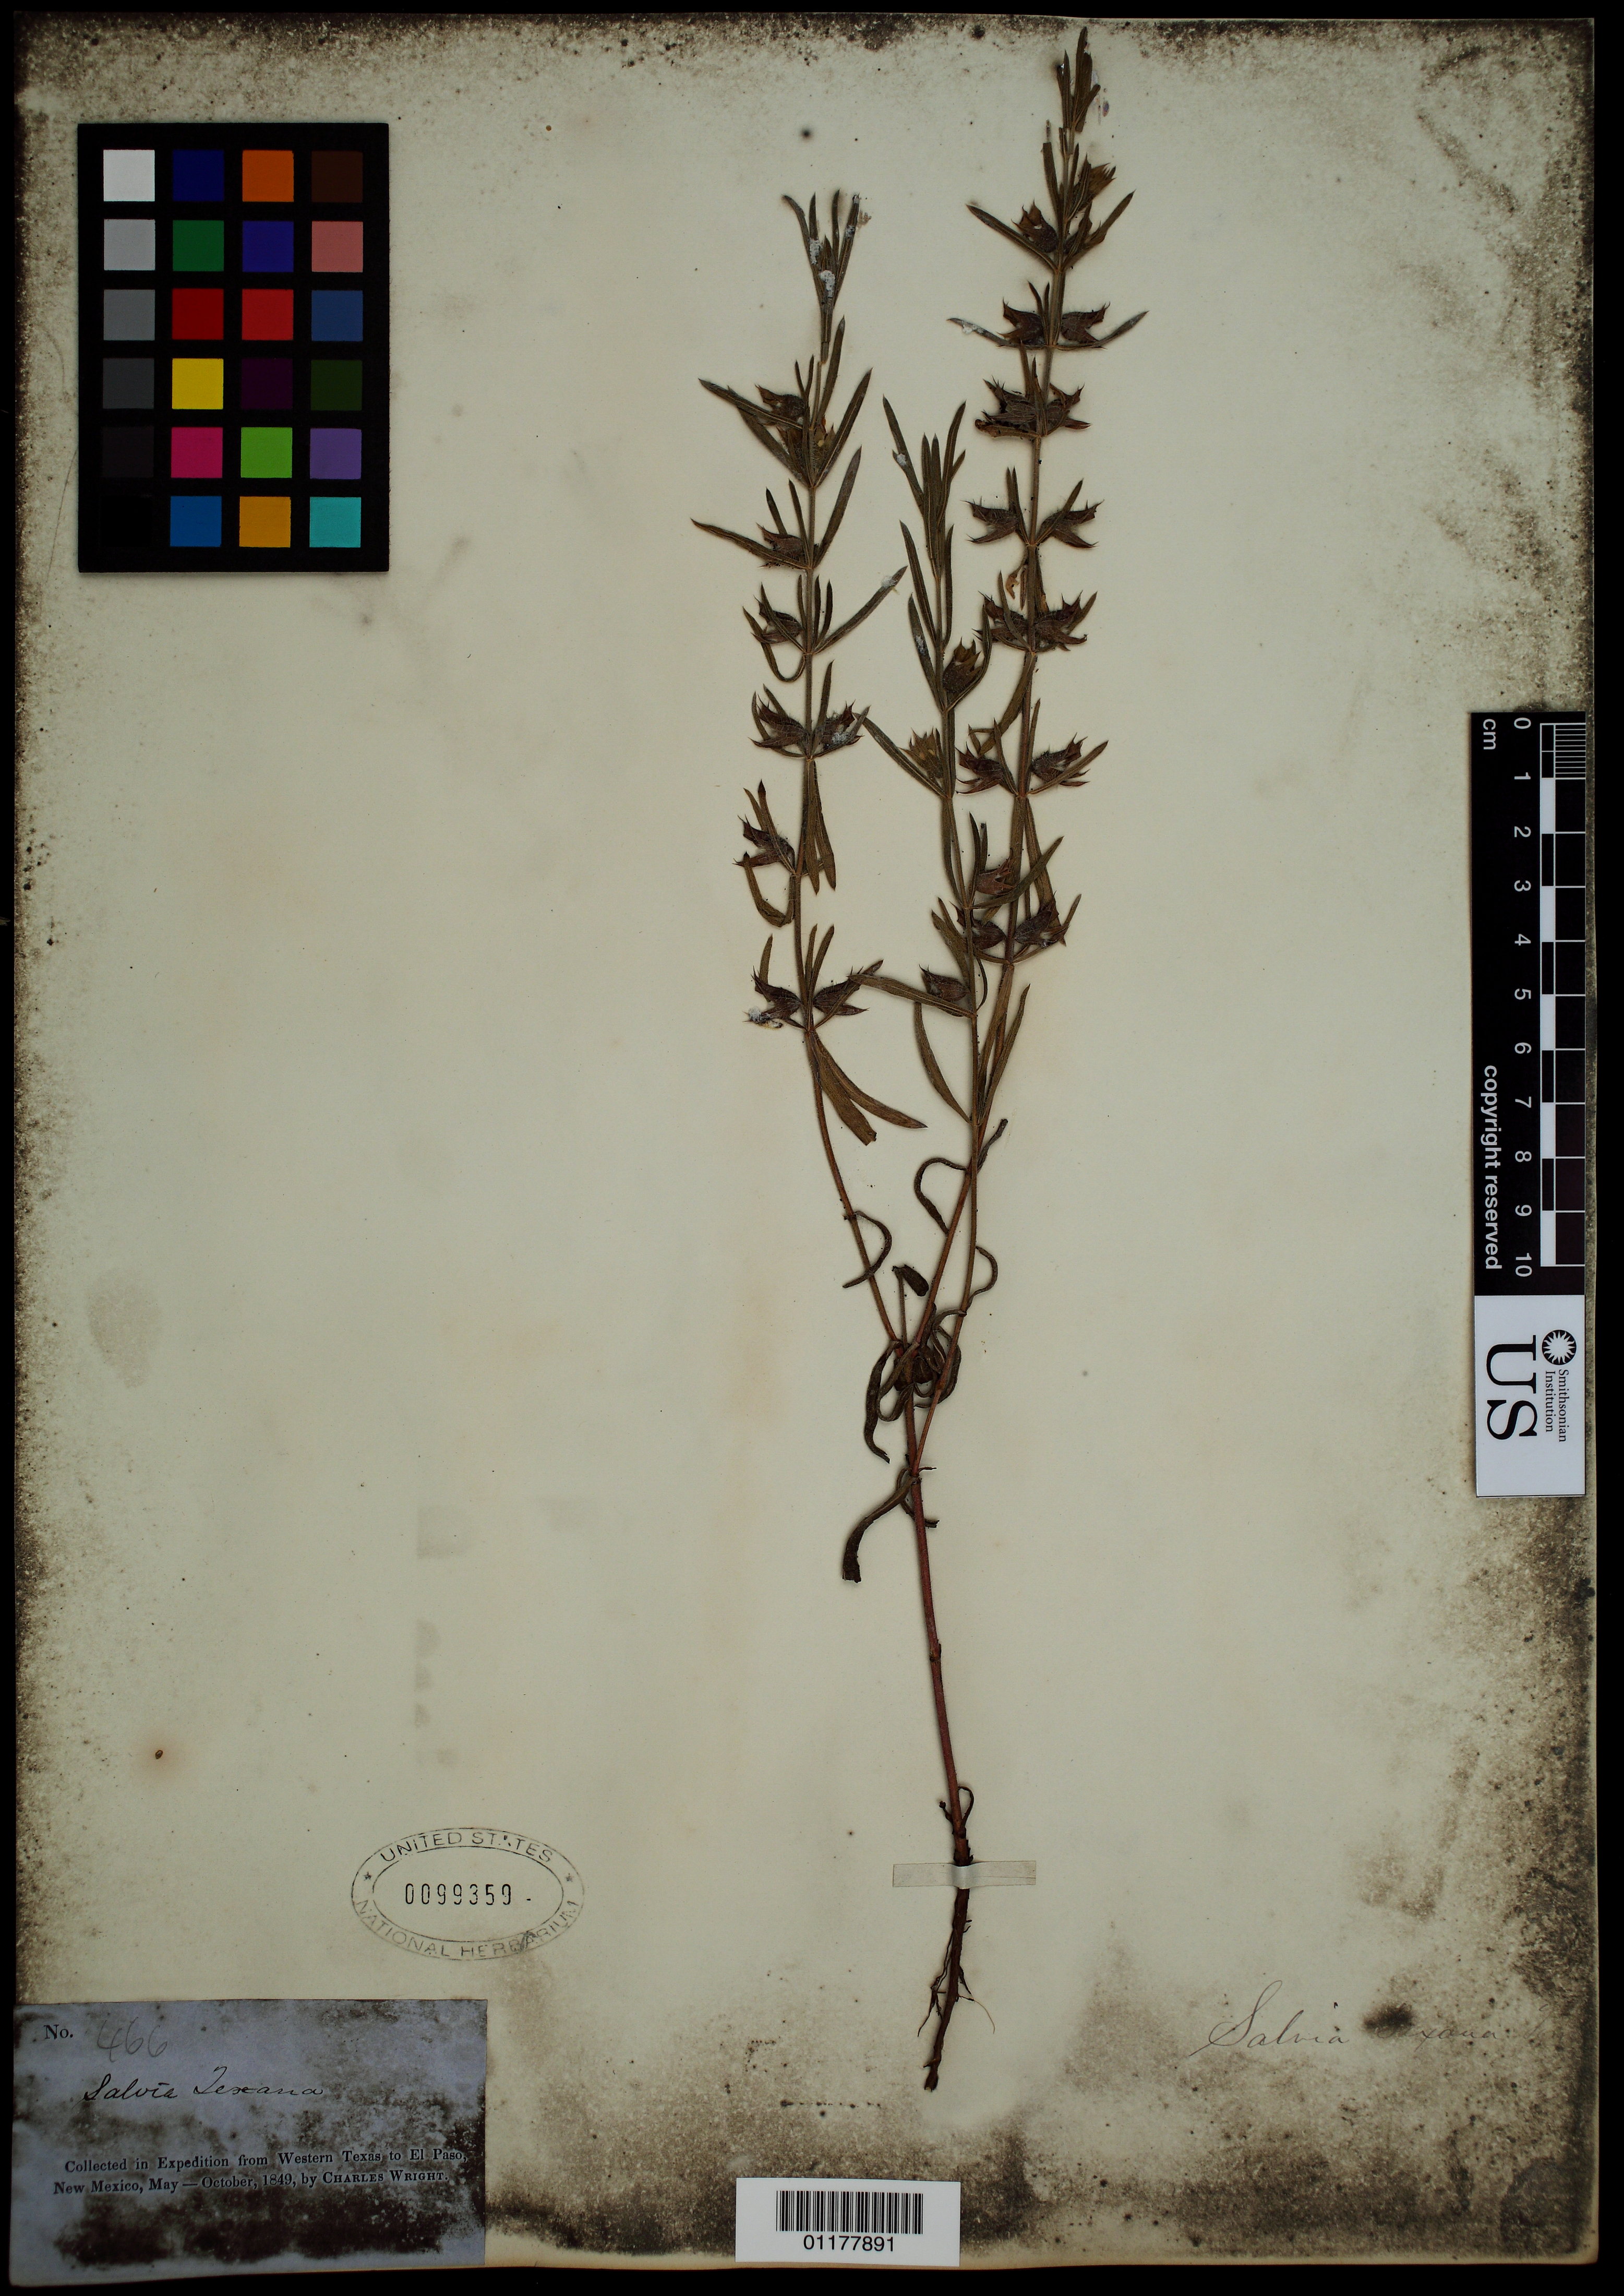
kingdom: Plantae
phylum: Tracheophyta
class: Magnoliopsida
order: Lamiales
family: Lamiaceae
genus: Salvia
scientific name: Salvia texana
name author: (Scheele) Torr.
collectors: C. Wright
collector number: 466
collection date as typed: May 1849 to -- Oct 1849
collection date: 1849-05/1849-10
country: United States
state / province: New Mexico / Texas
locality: from Western Texas to El Paso, New Mexico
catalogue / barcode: US 99359